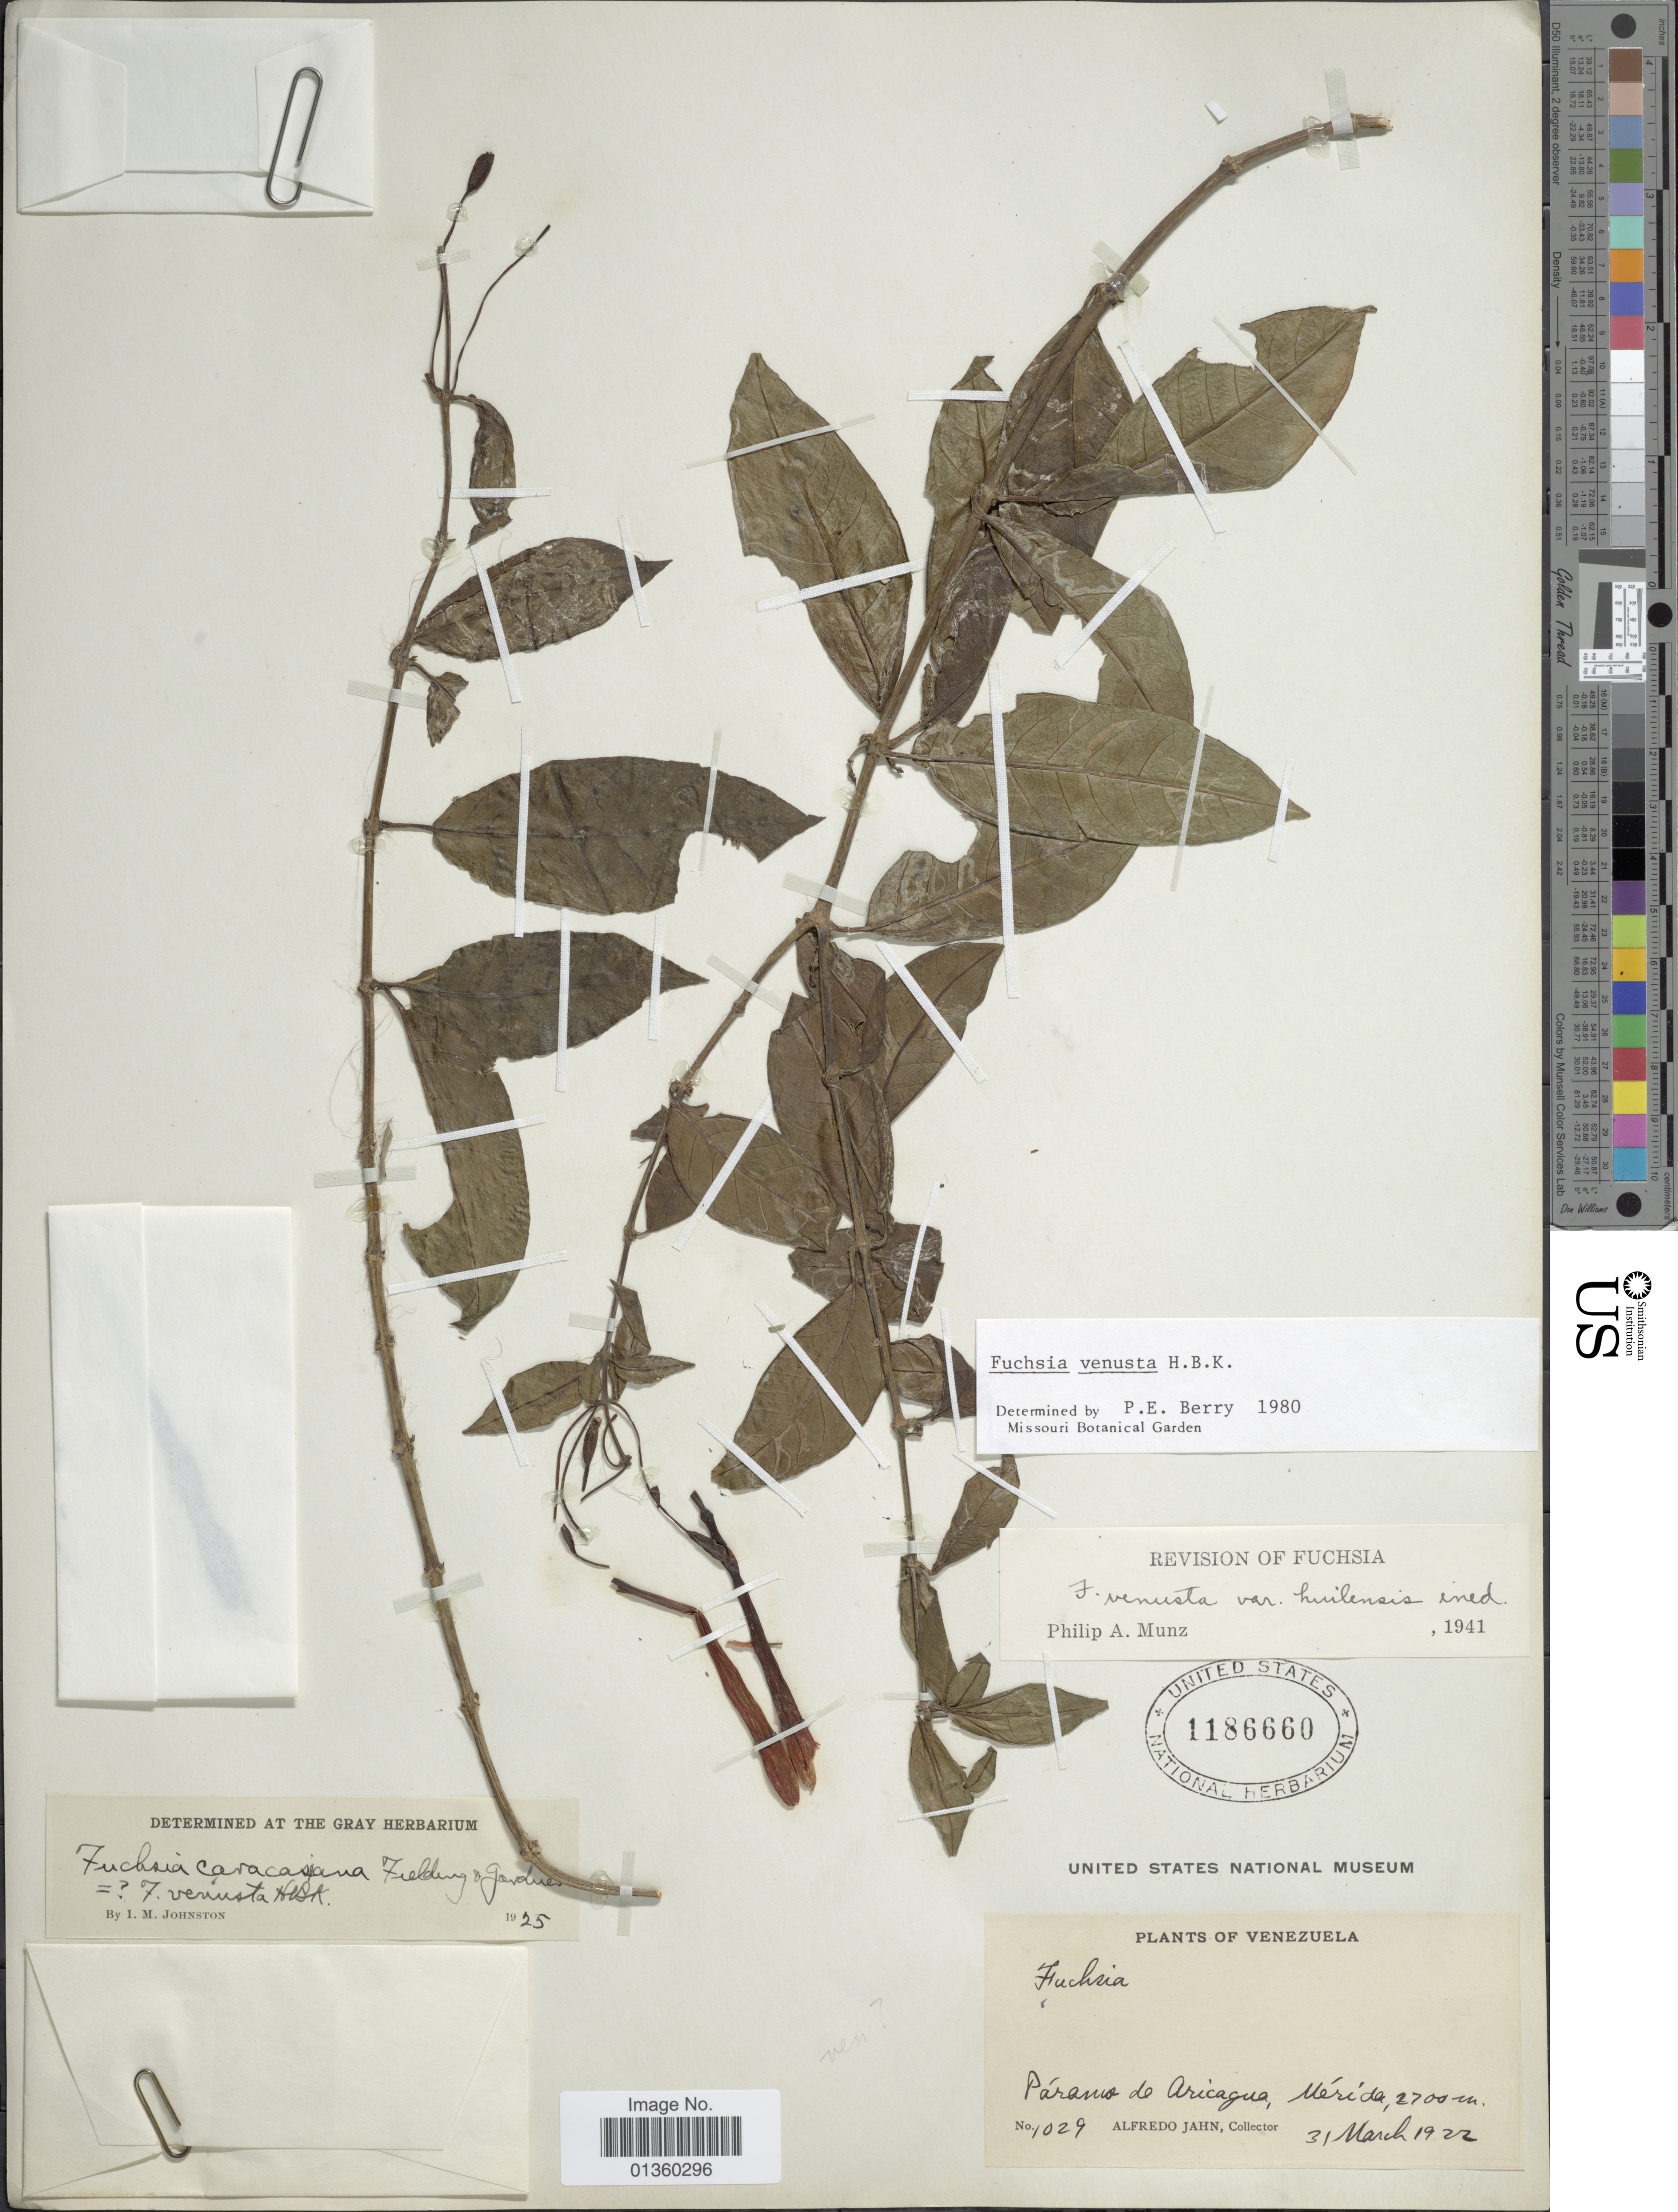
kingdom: Plantae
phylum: Tracheophyta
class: Magnoliopsida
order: Myrtales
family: Onagraceae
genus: Fuchsia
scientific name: Fuchsia venusta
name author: Kunth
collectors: A. Jahn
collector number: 1029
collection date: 1922-03-31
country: Venezuela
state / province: Mérida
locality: Páramo de Aricagua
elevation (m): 2700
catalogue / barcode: US 1186660